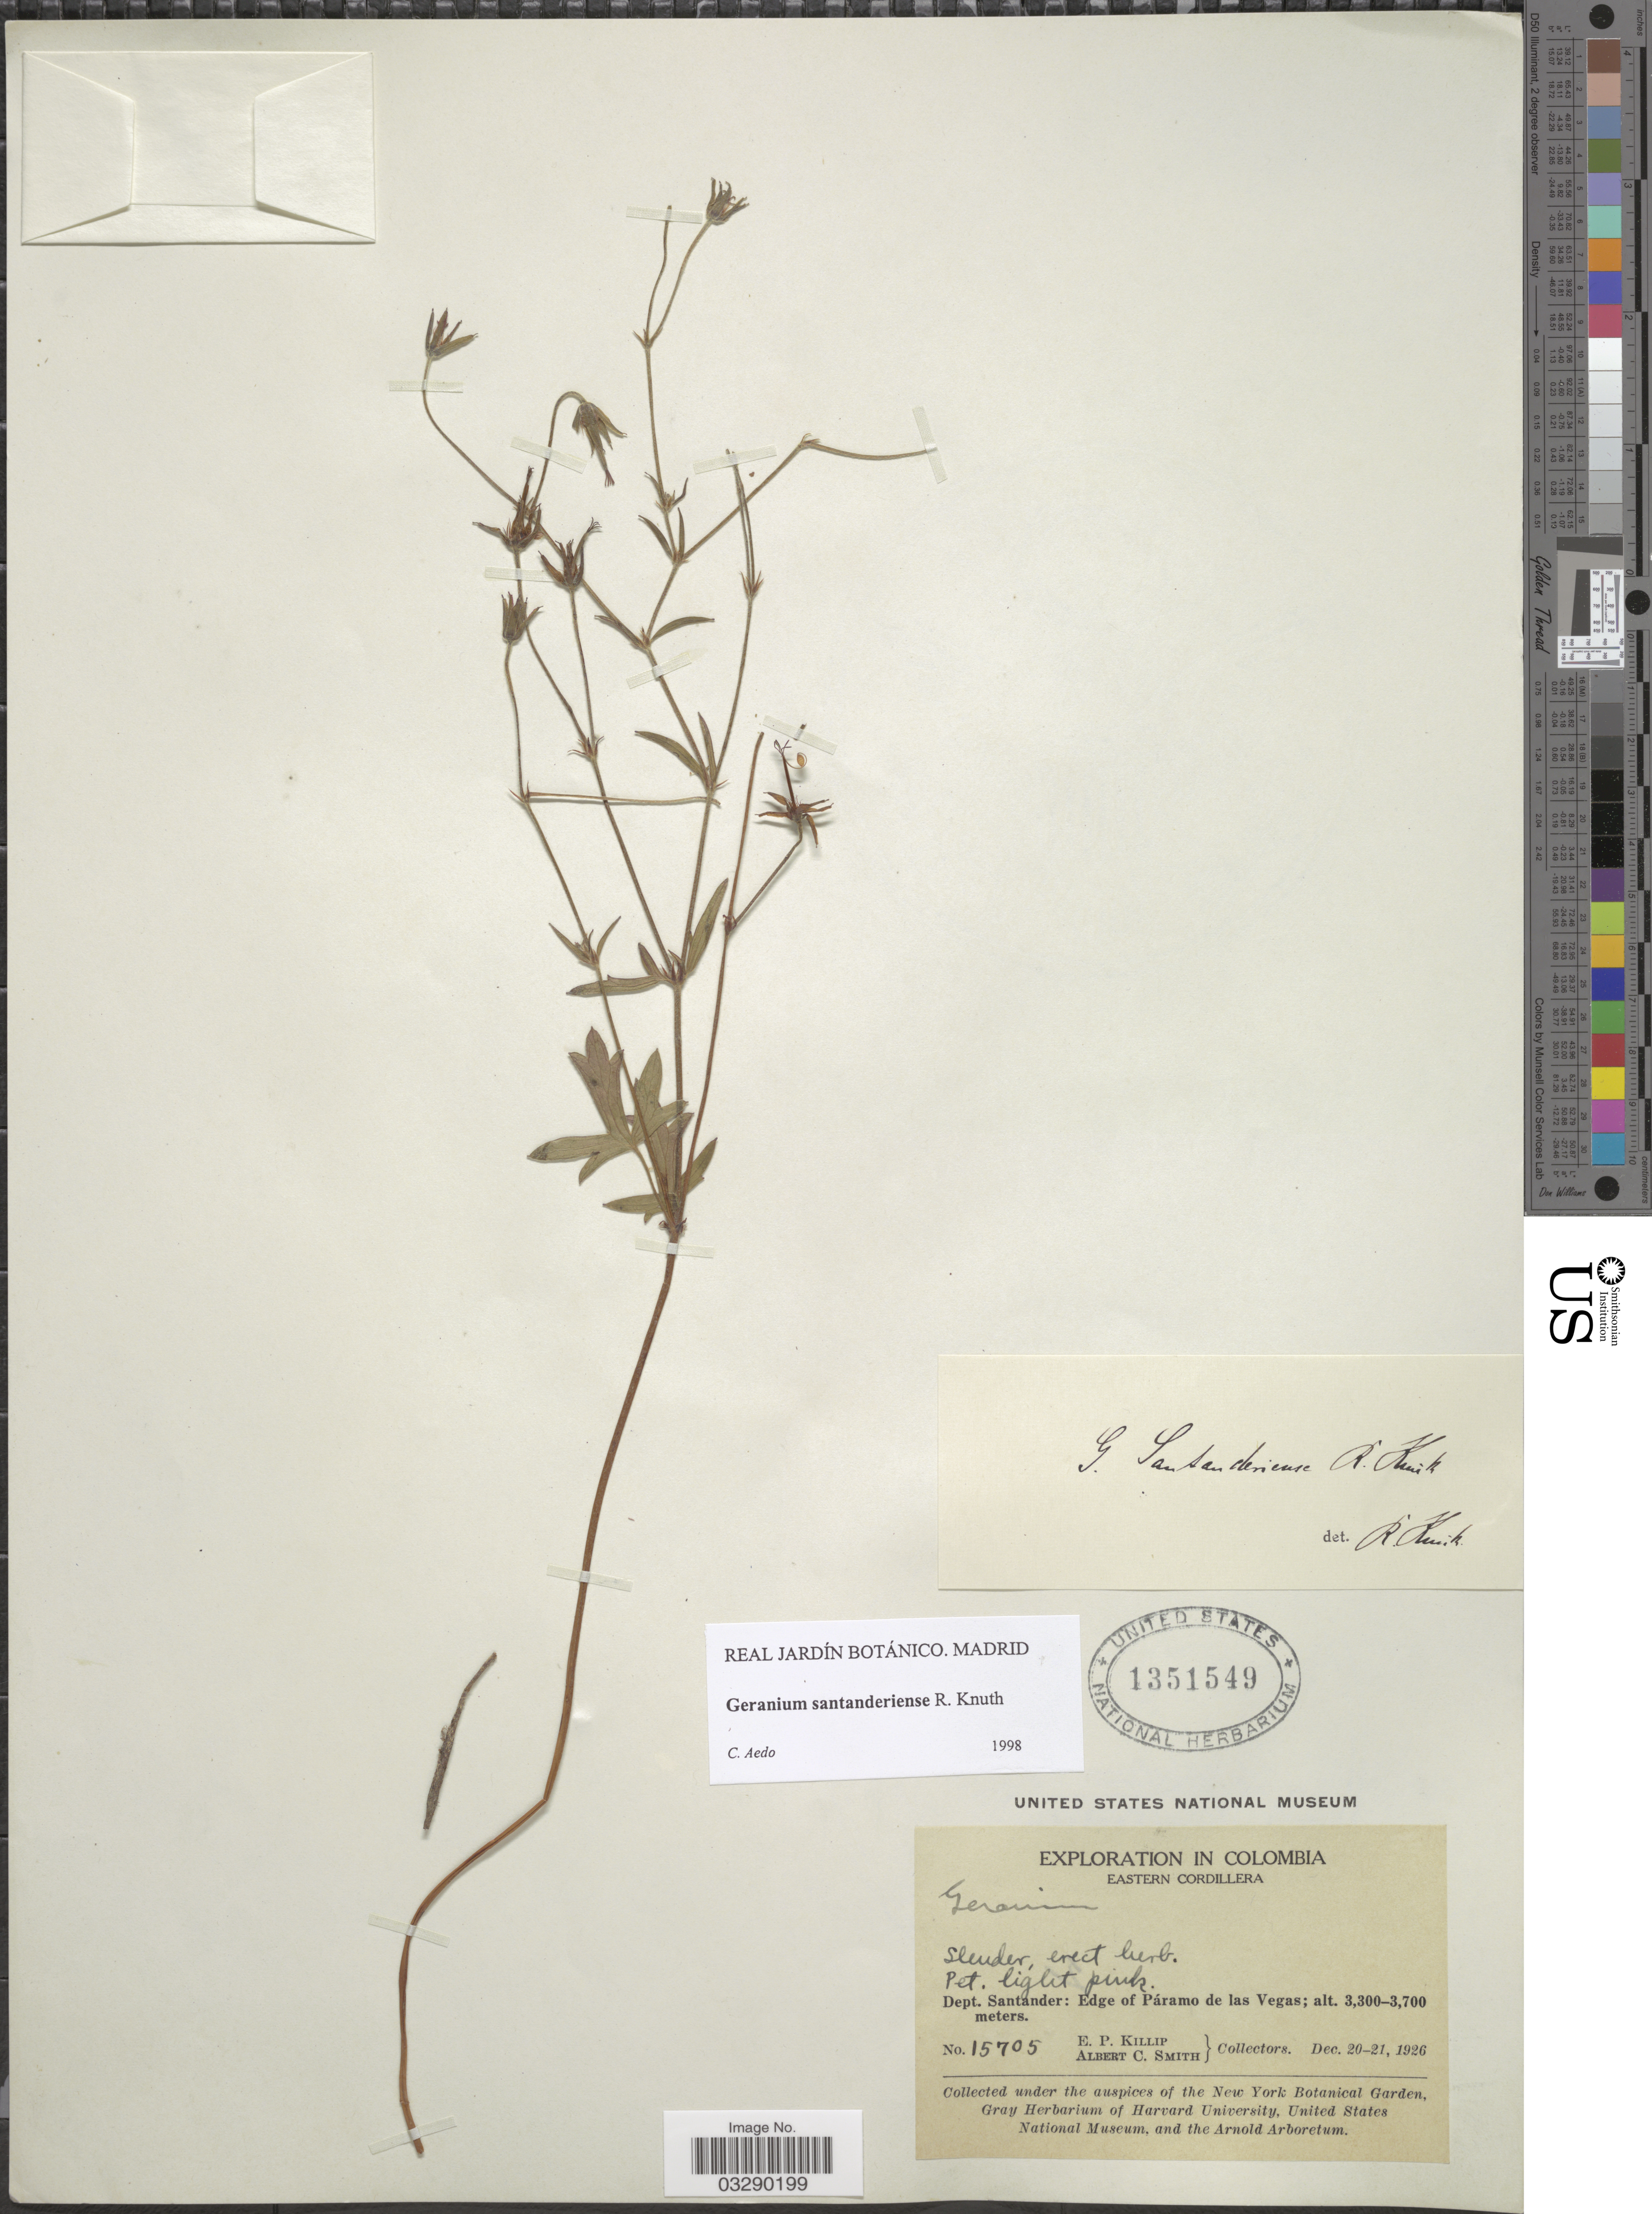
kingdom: Plantae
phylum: Tracheophyta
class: Magnoliopsida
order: Geraniales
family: Geraniaceae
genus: Geranium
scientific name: Geranium santanderiense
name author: R. Knuth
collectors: E. P. Killip & A. C. Smith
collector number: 15705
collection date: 1926-12-20/1926-12-21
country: Colombia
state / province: Santander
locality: Eastern Cordillera. Dept. Santander: Edge of Páramo de las Vegas.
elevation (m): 3300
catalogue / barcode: US 1351549